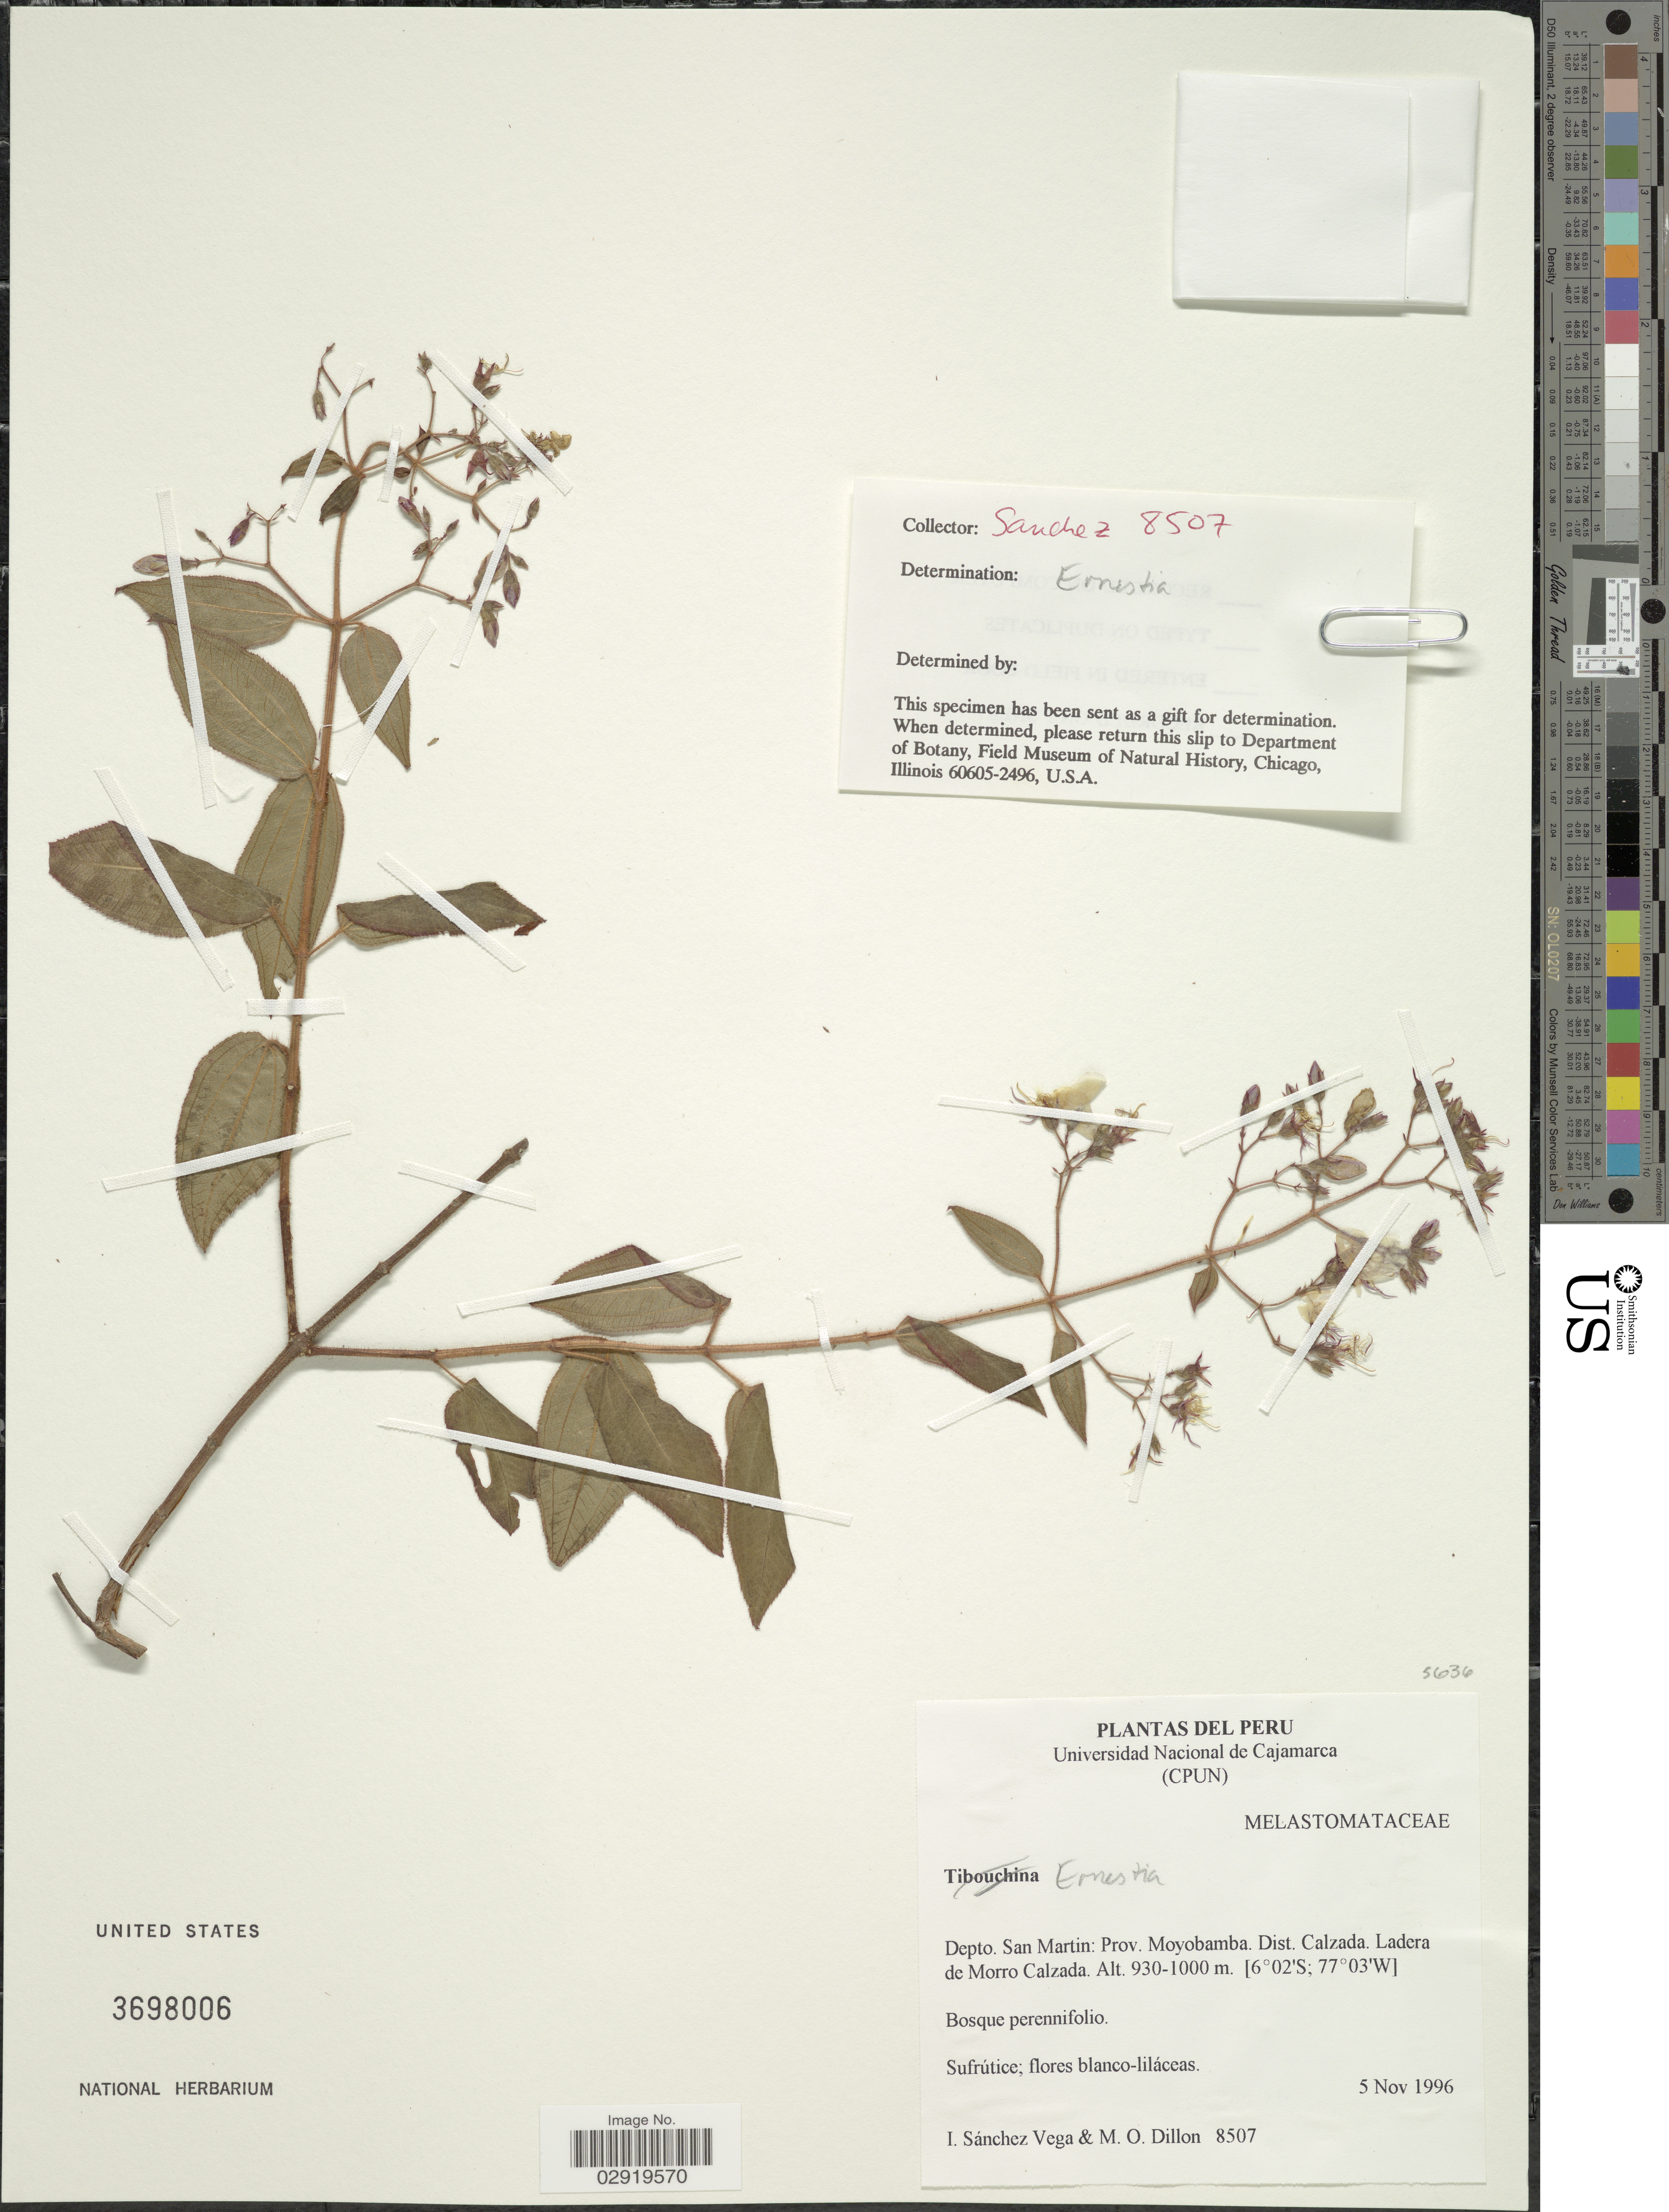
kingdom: Plantae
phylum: Tracheophyta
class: Magnoliopsida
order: Myrtales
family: Melastomataceae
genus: Ernestia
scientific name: Ernestia quadriseta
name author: O. Berg ex Triana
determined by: Nunes da Silva, Diego, (RB), Jardim Botanico do Rio de Janeiro - Herbario (BRAZIL)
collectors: I. Sánchez Vega & M. O. Dillon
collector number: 8507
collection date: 1996-11-05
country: Peru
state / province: San Martín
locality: Depto. San Martin: Prov. Moyobamba. Dist. Calzada. Ladera de Morro Calzada.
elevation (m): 930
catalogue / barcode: US 3698006